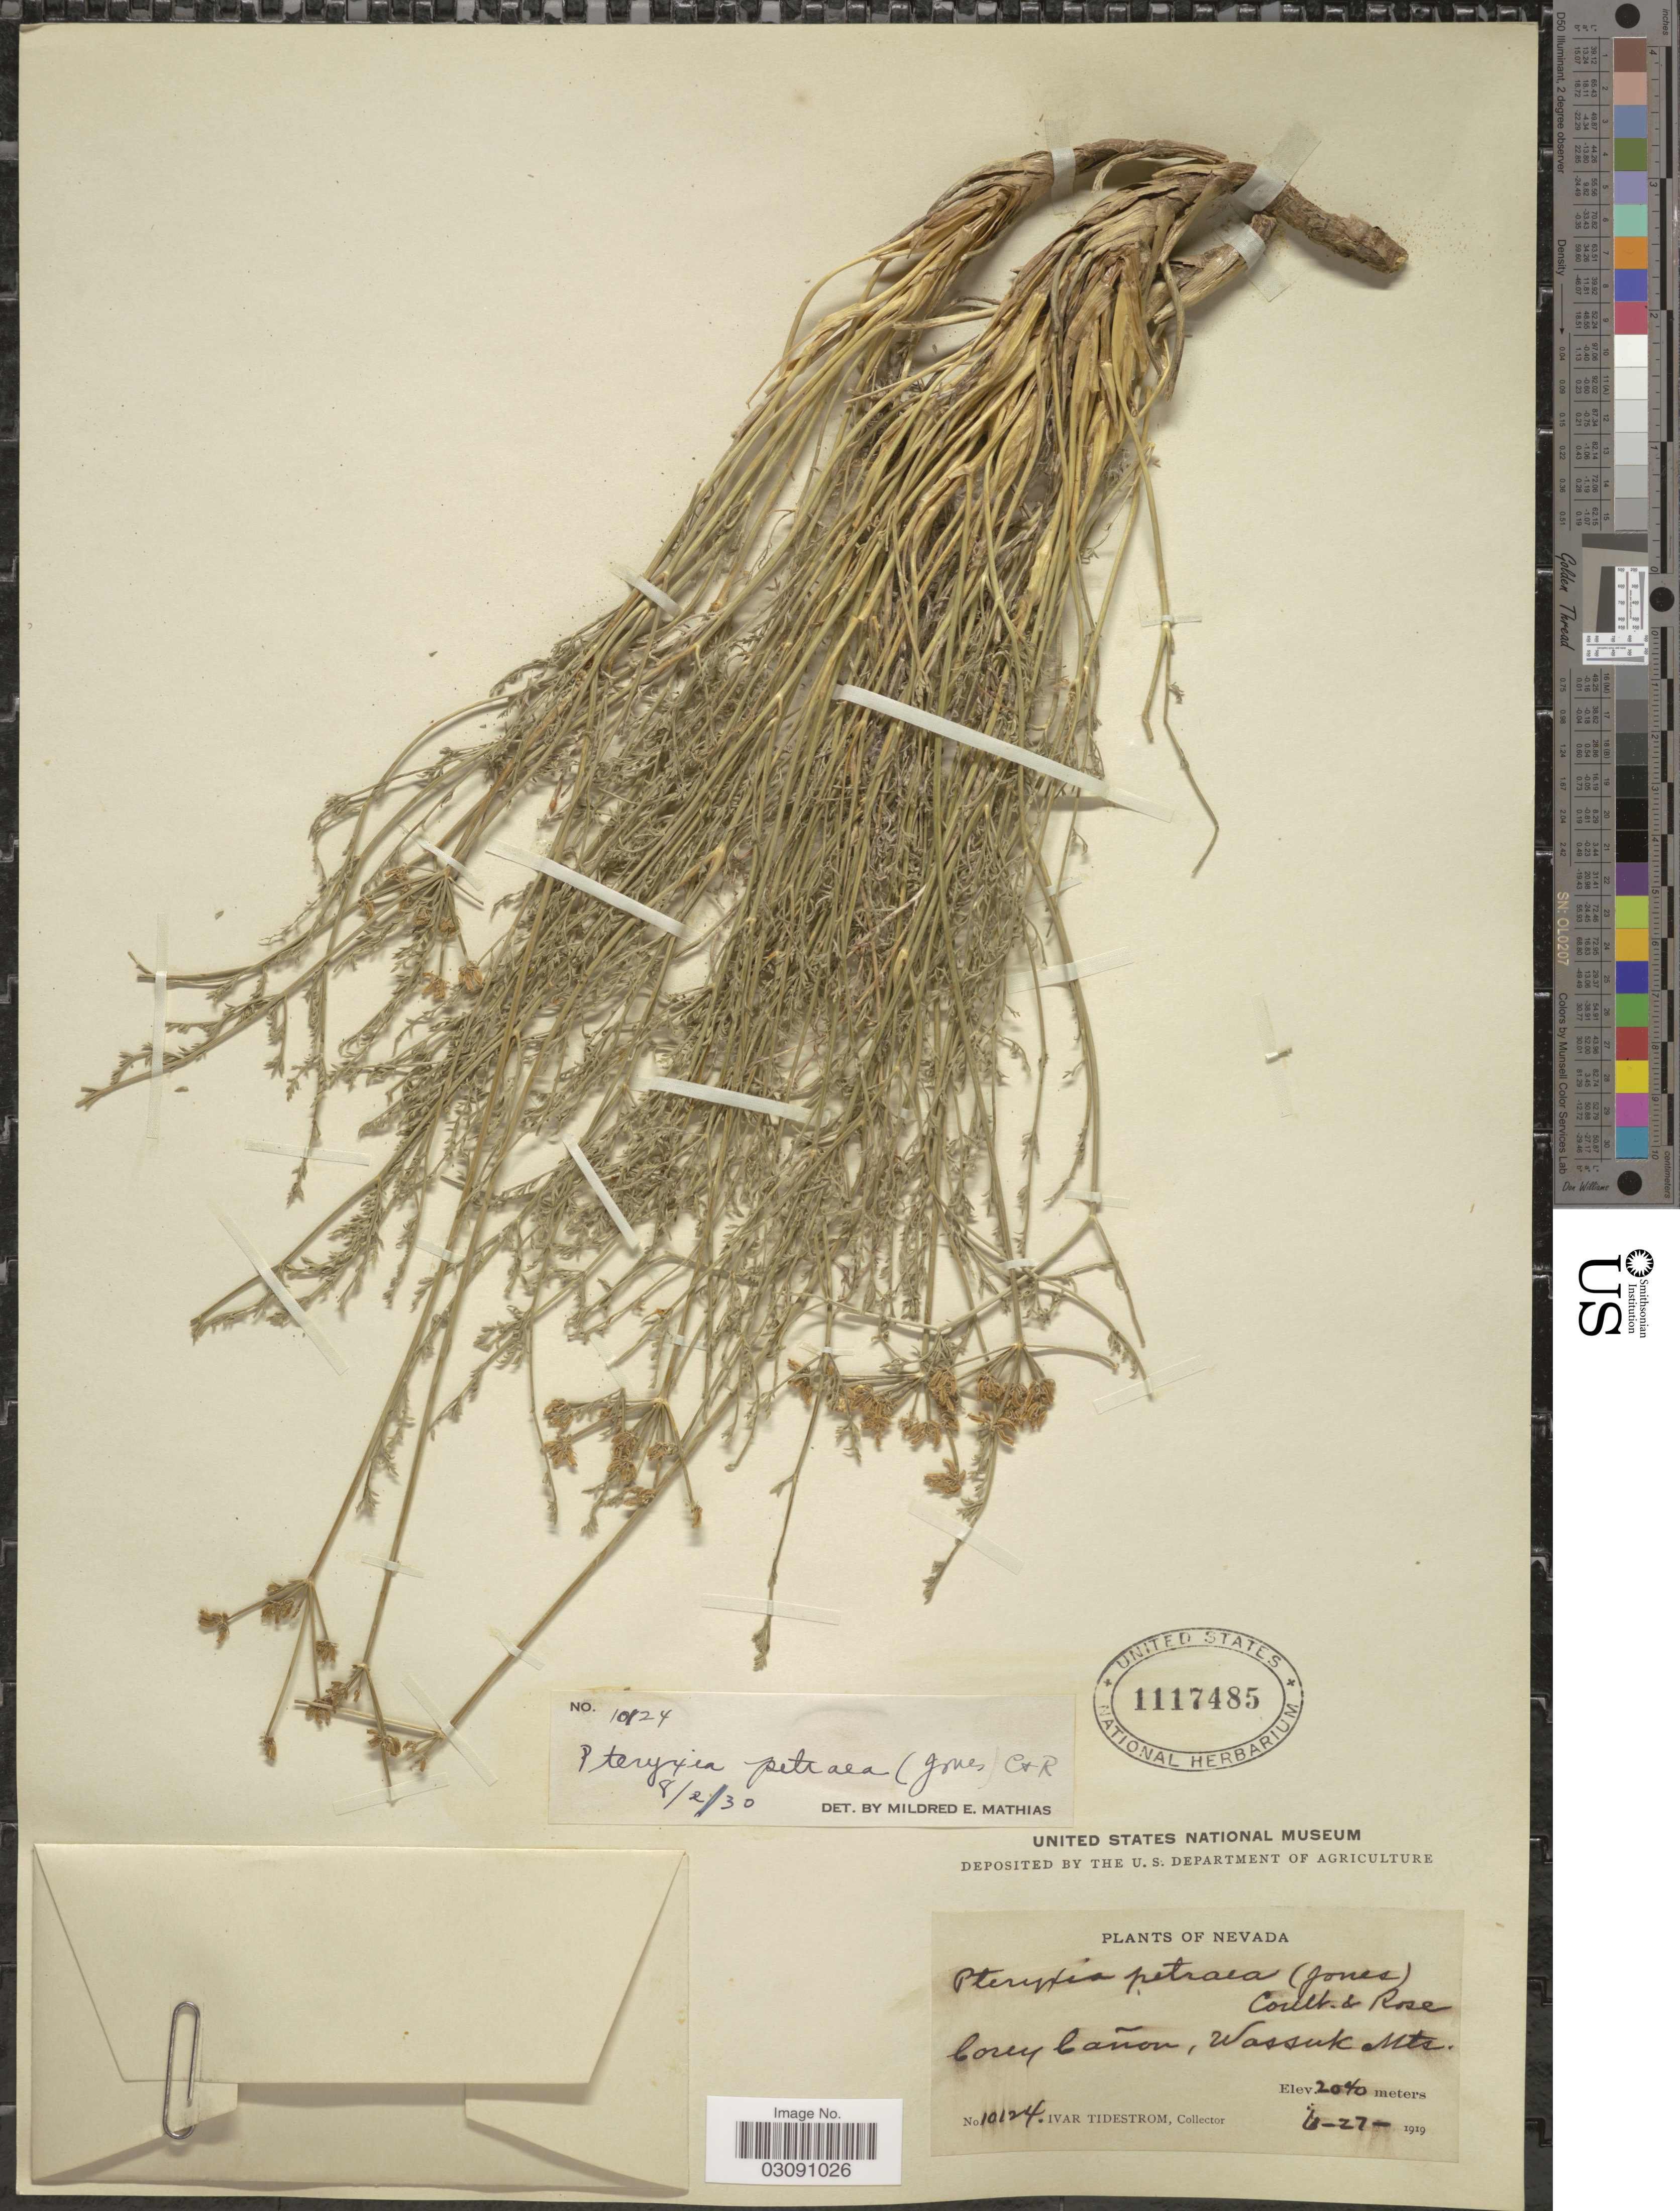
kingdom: Plantae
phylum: Tracheophyta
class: Magnoliopsida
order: Apiales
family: Apiaceae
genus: Pteryxia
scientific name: Pteryxia petraea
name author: (M.E. Jones) J.M. Coult. & Rose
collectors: I. F. Tidestrom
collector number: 10124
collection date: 1919-06-27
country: United States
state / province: Nevada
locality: Corey Cañon, Wassuk Mts.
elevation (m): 2040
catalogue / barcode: US 1117485